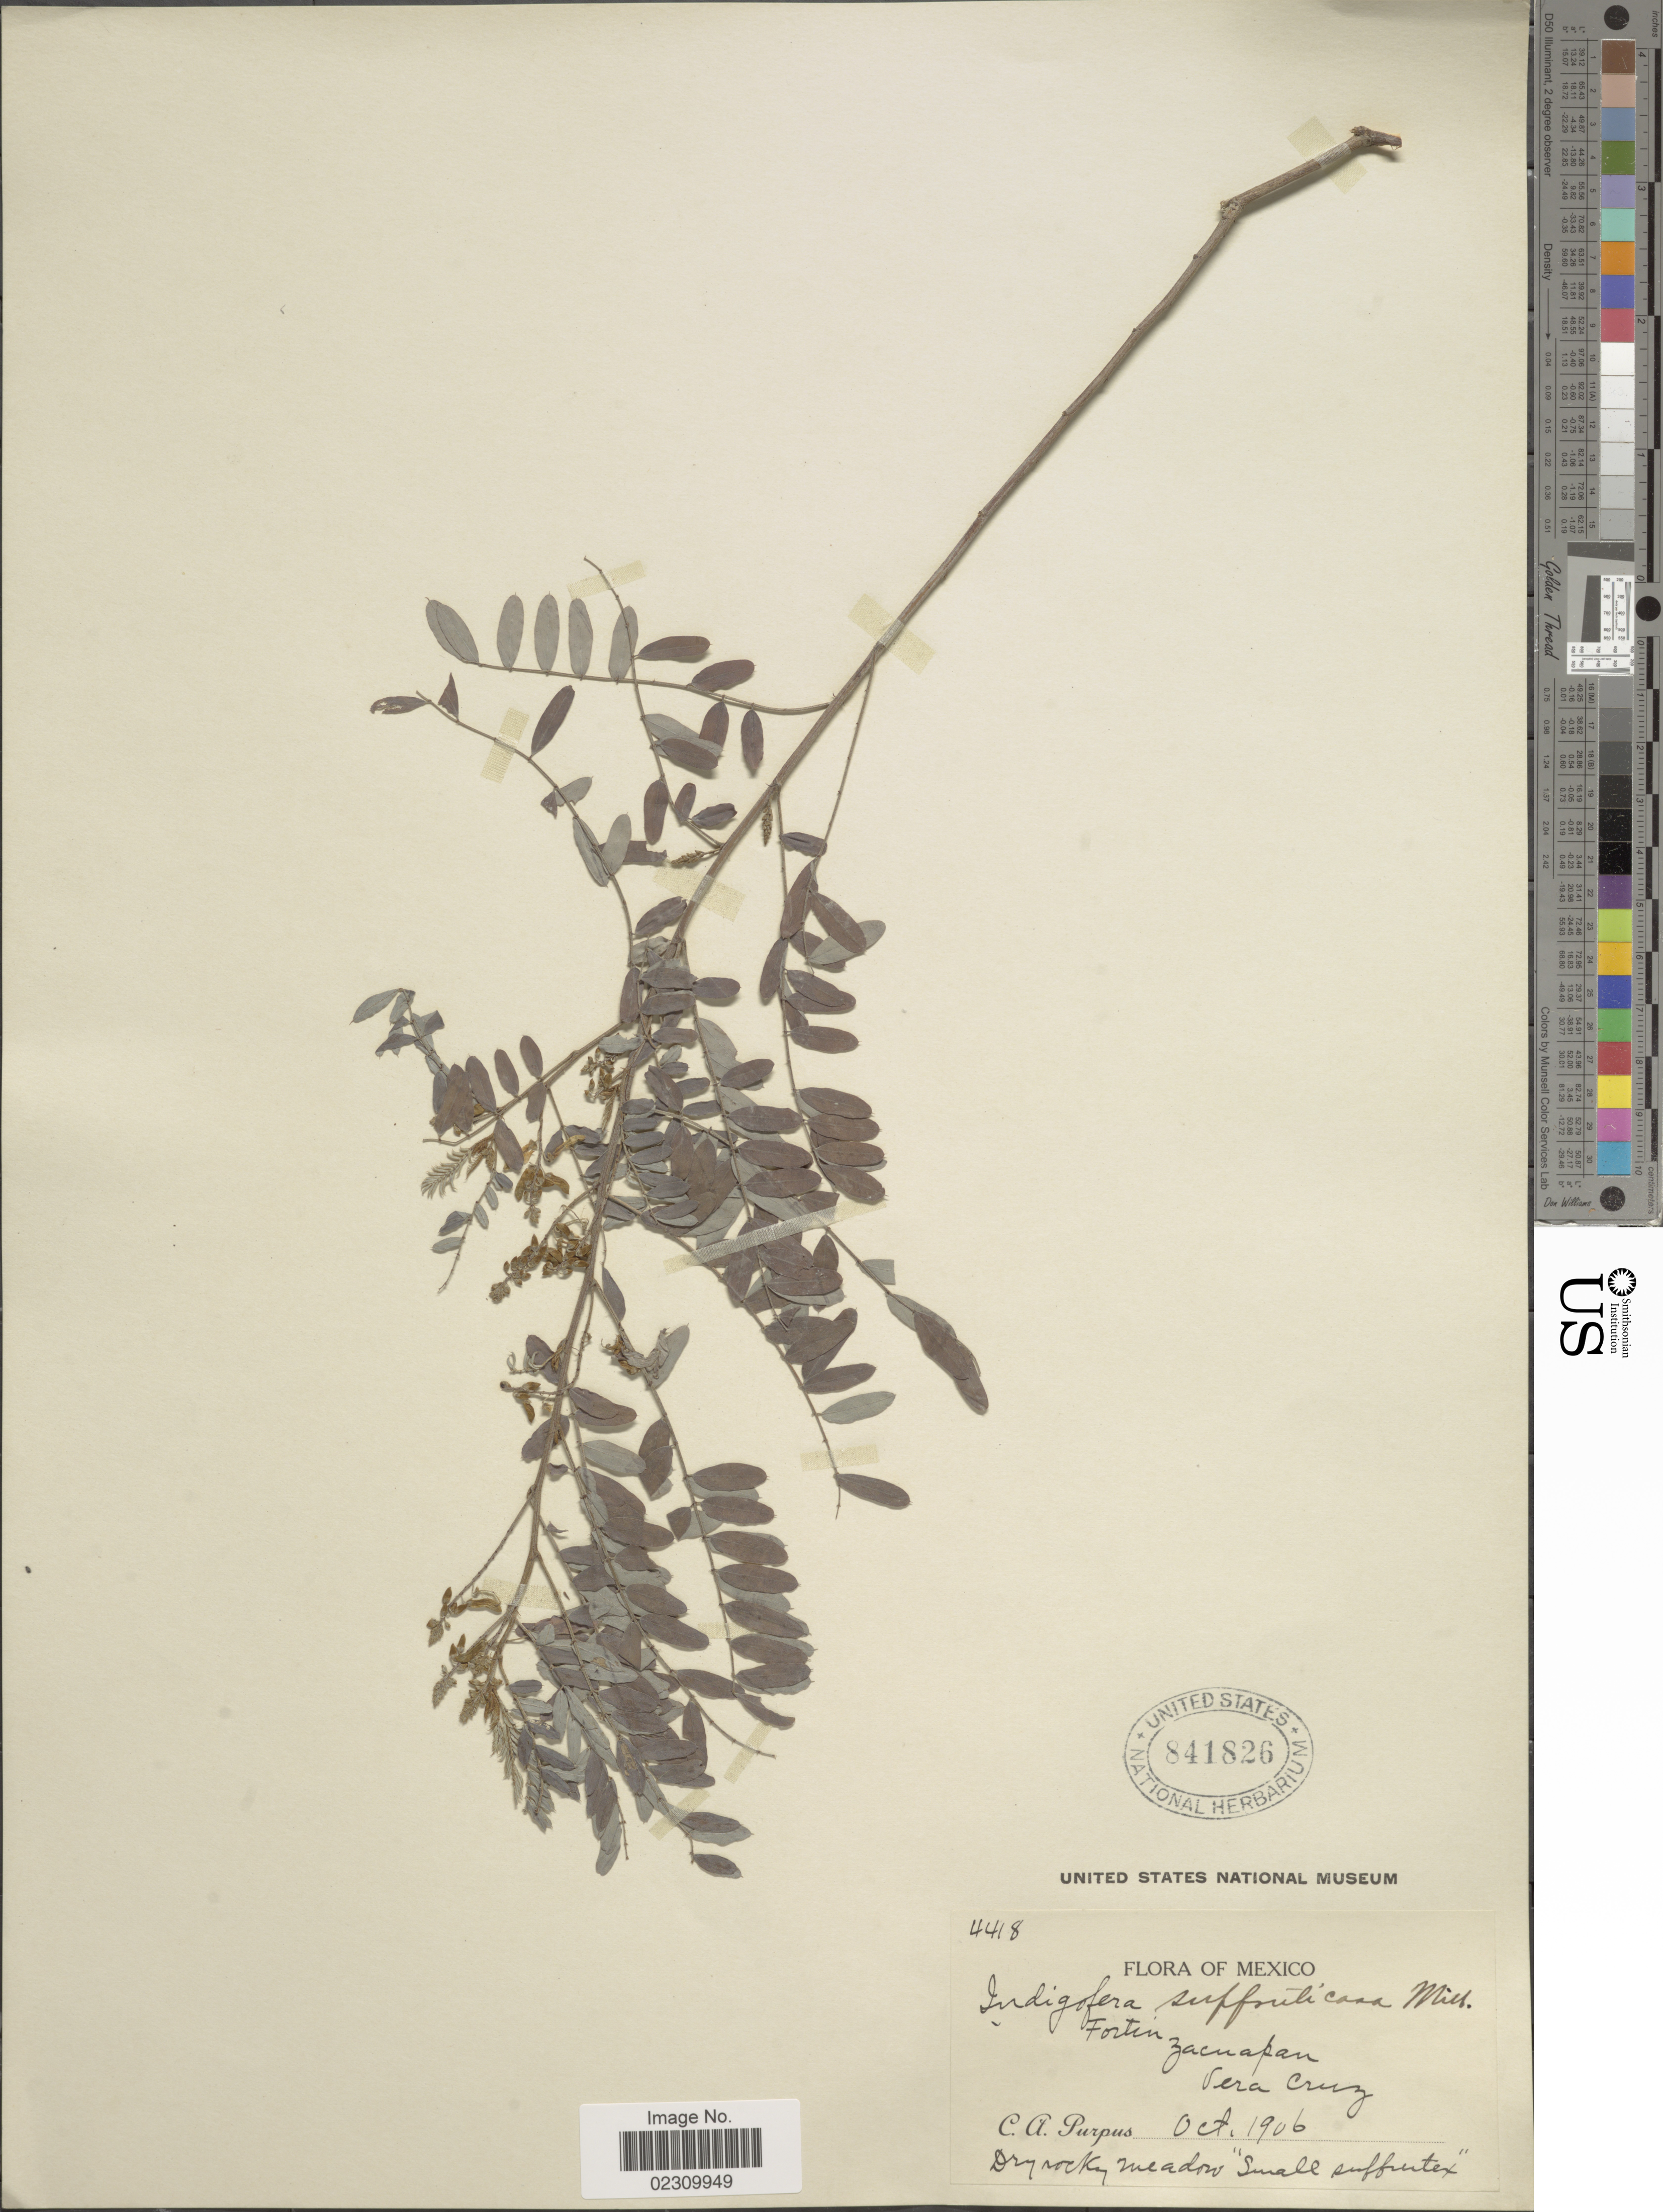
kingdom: Plantae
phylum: Tracheophyta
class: Magnoliopsida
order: Fabales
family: Fabaceae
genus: Indigofera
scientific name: Indigofera suffruticosa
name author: Mill.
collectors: C. A. Purpus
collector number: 4418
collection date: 1906-10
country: Mexico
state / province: Veracruz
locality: Fortin Zacuapan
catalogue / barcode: US 841826